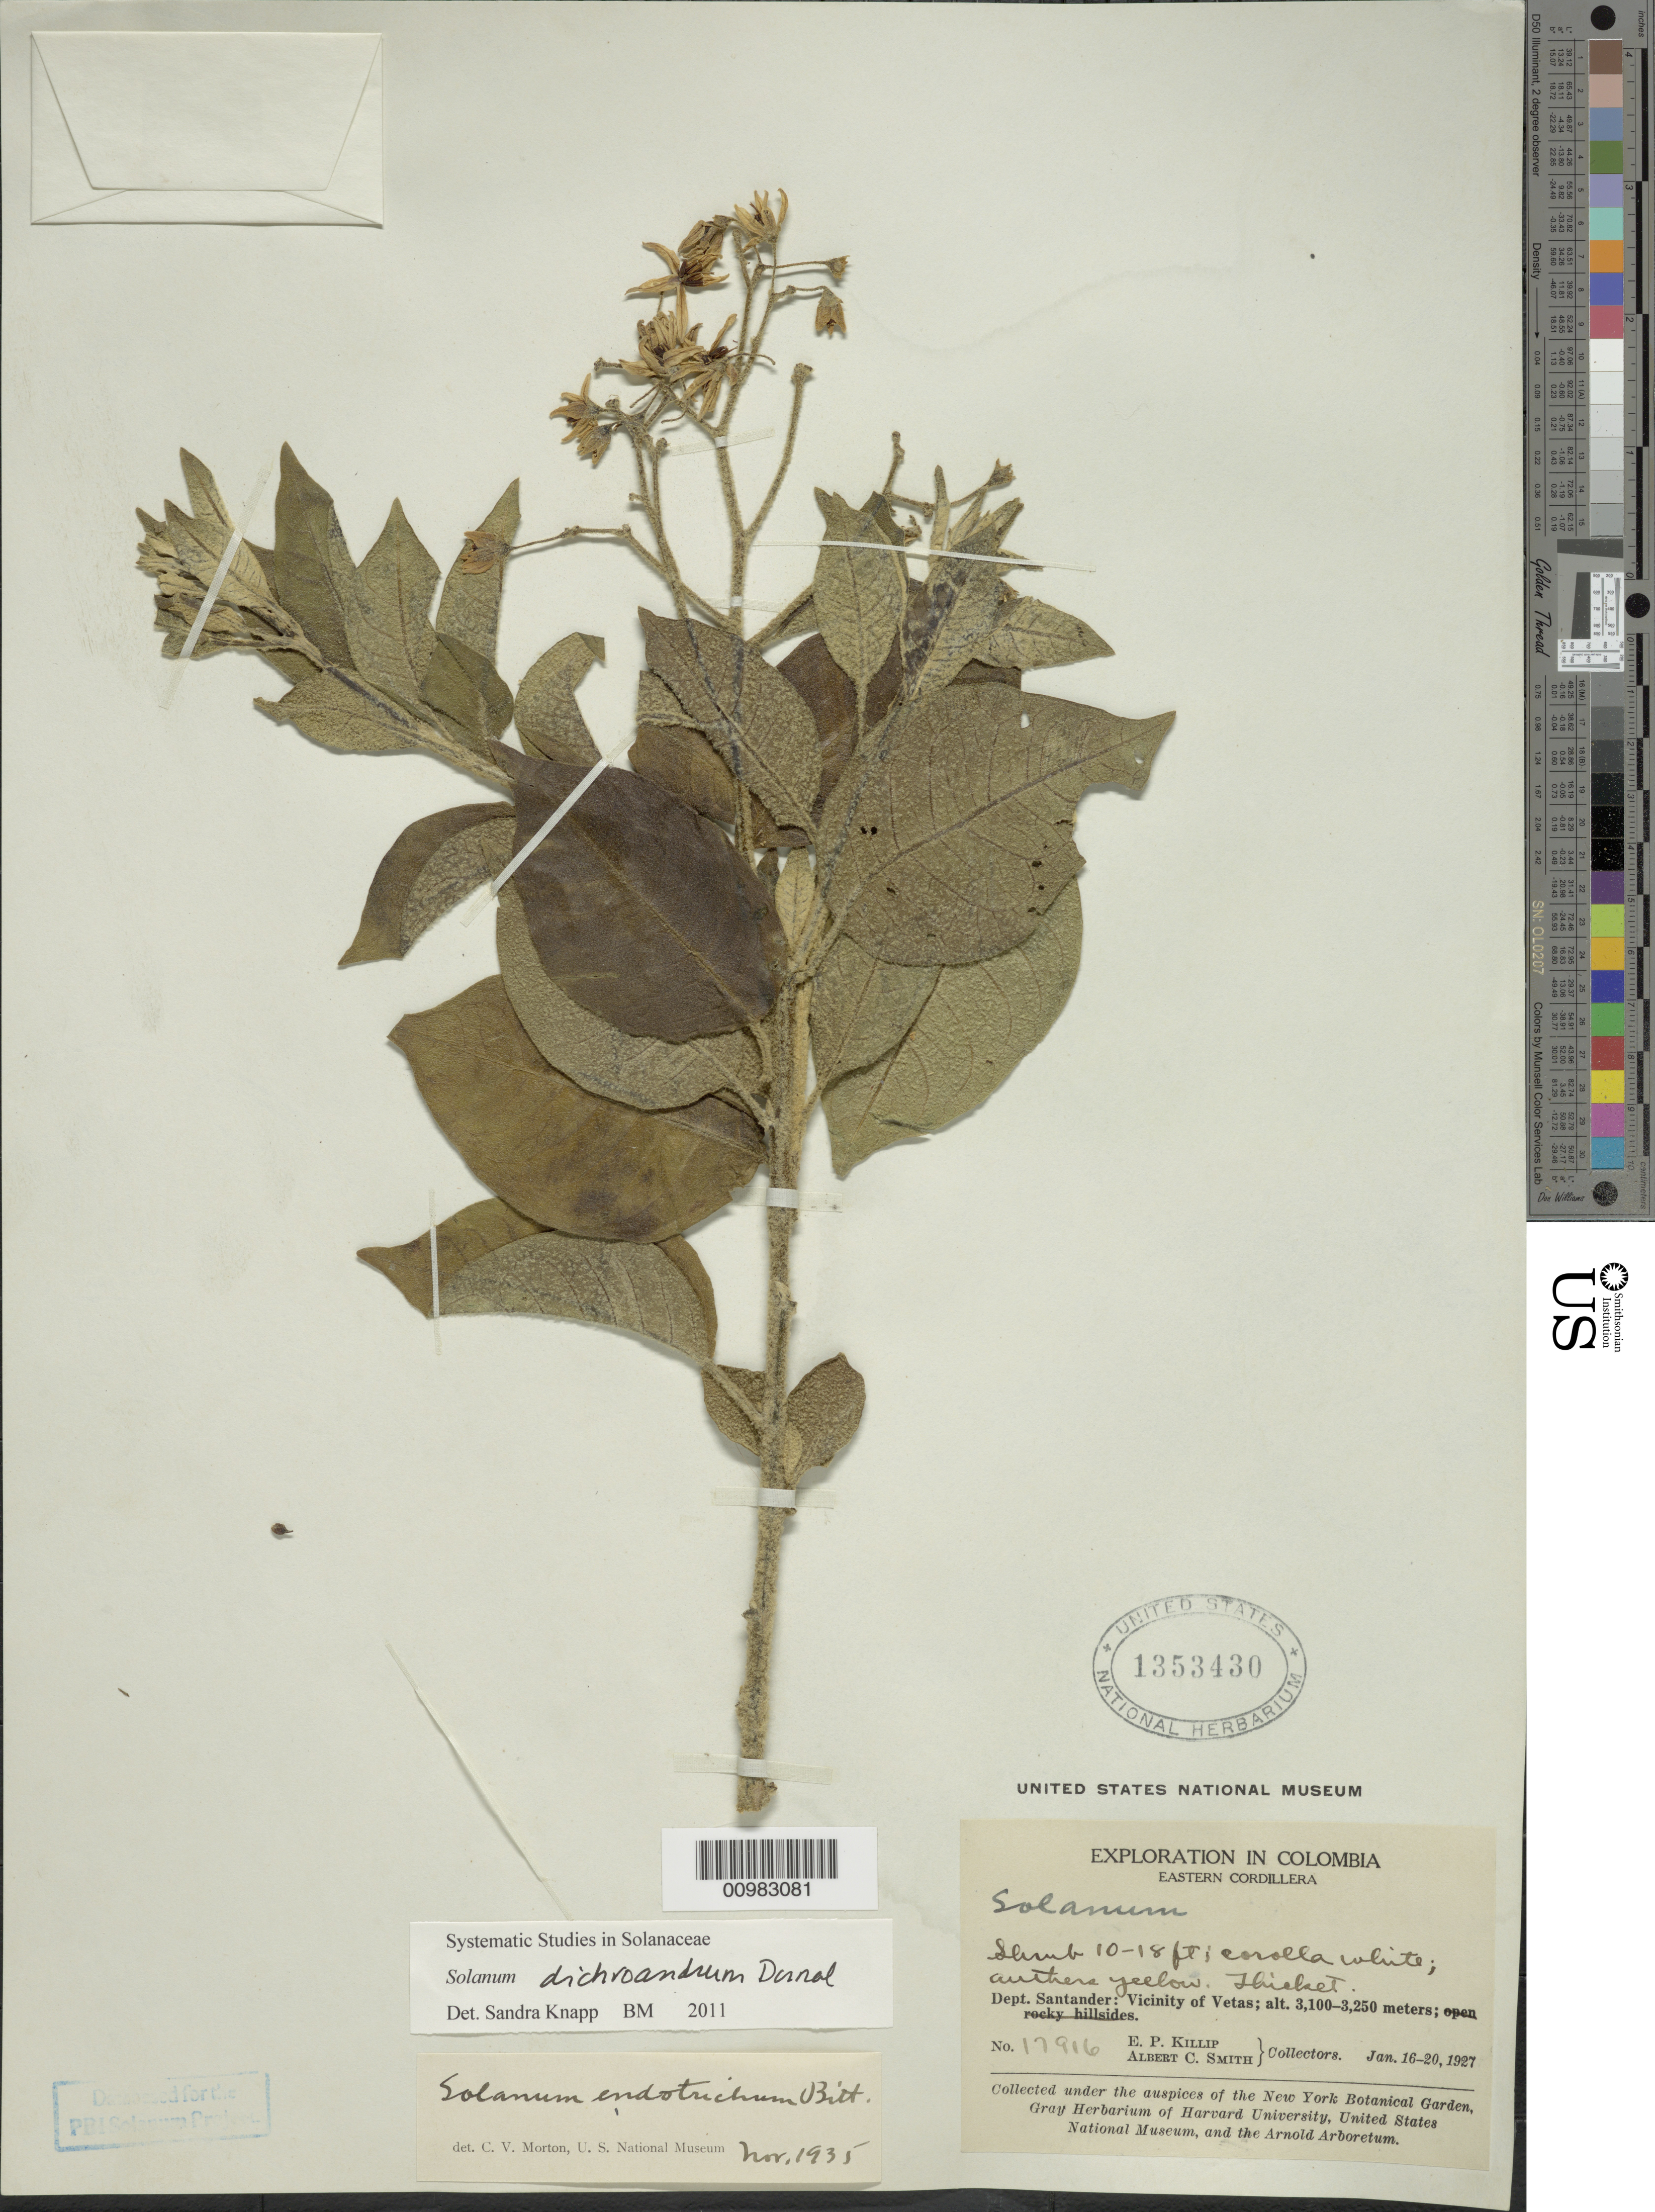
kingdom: Plantae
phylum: Tracheophyta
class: Magnoliopsida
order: Solanales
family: Solanaceae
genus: Solanum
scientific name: Solanum dichroandrum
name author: Dunal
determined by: Knapp, S. D.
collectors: E. P. Killip & A. C. Smith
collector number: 17916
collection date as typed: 16 Jan 1927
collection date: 1927-01-16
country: Colombia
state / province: Santander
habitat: thicket; open rocky hillsides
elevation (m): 3100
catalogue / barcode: US 1353430